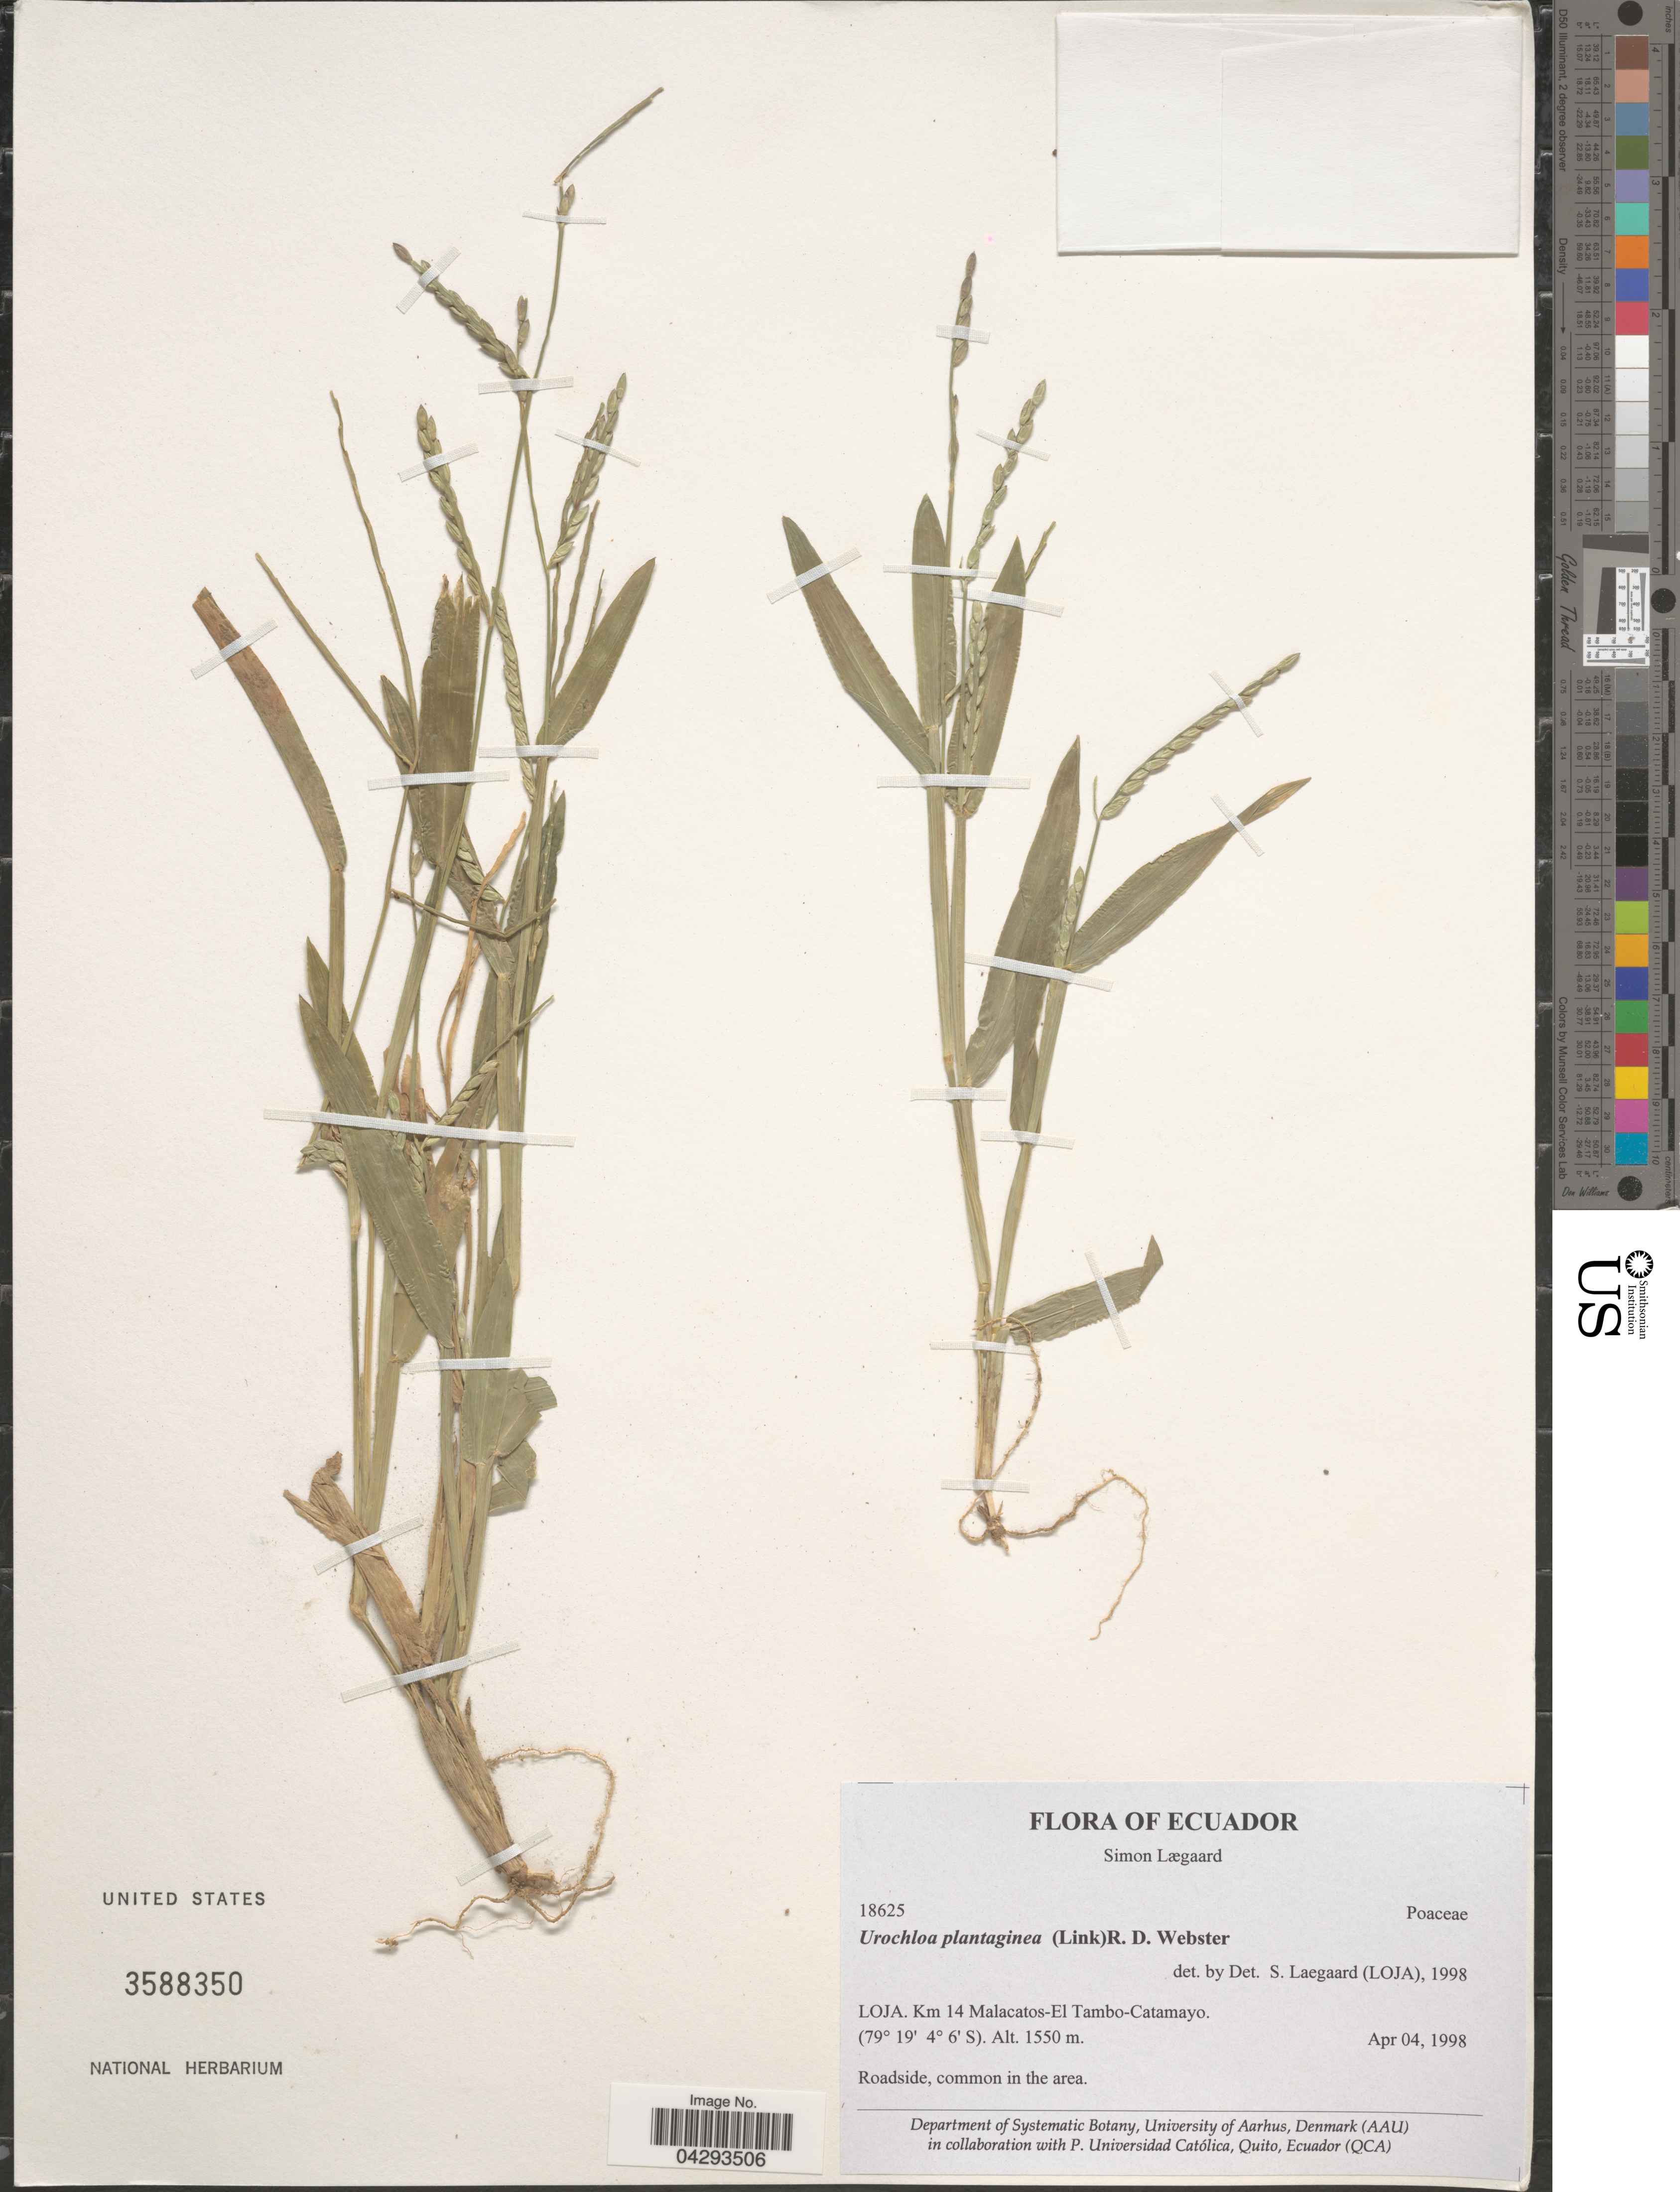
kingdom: Plantae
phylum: Tracheophyta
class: Liliopsida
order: Poales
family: Poaceae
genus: Urochloa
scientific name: Urochloa plantaginea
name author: (Link) R.D. Webster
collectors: S. Lægaard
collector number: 18625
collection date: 1998-04-04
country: Ecuador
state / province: Loja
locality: Km 14 Malacatos- El Tambo- Catamayo.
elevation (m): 1550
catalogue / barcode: US 3588350